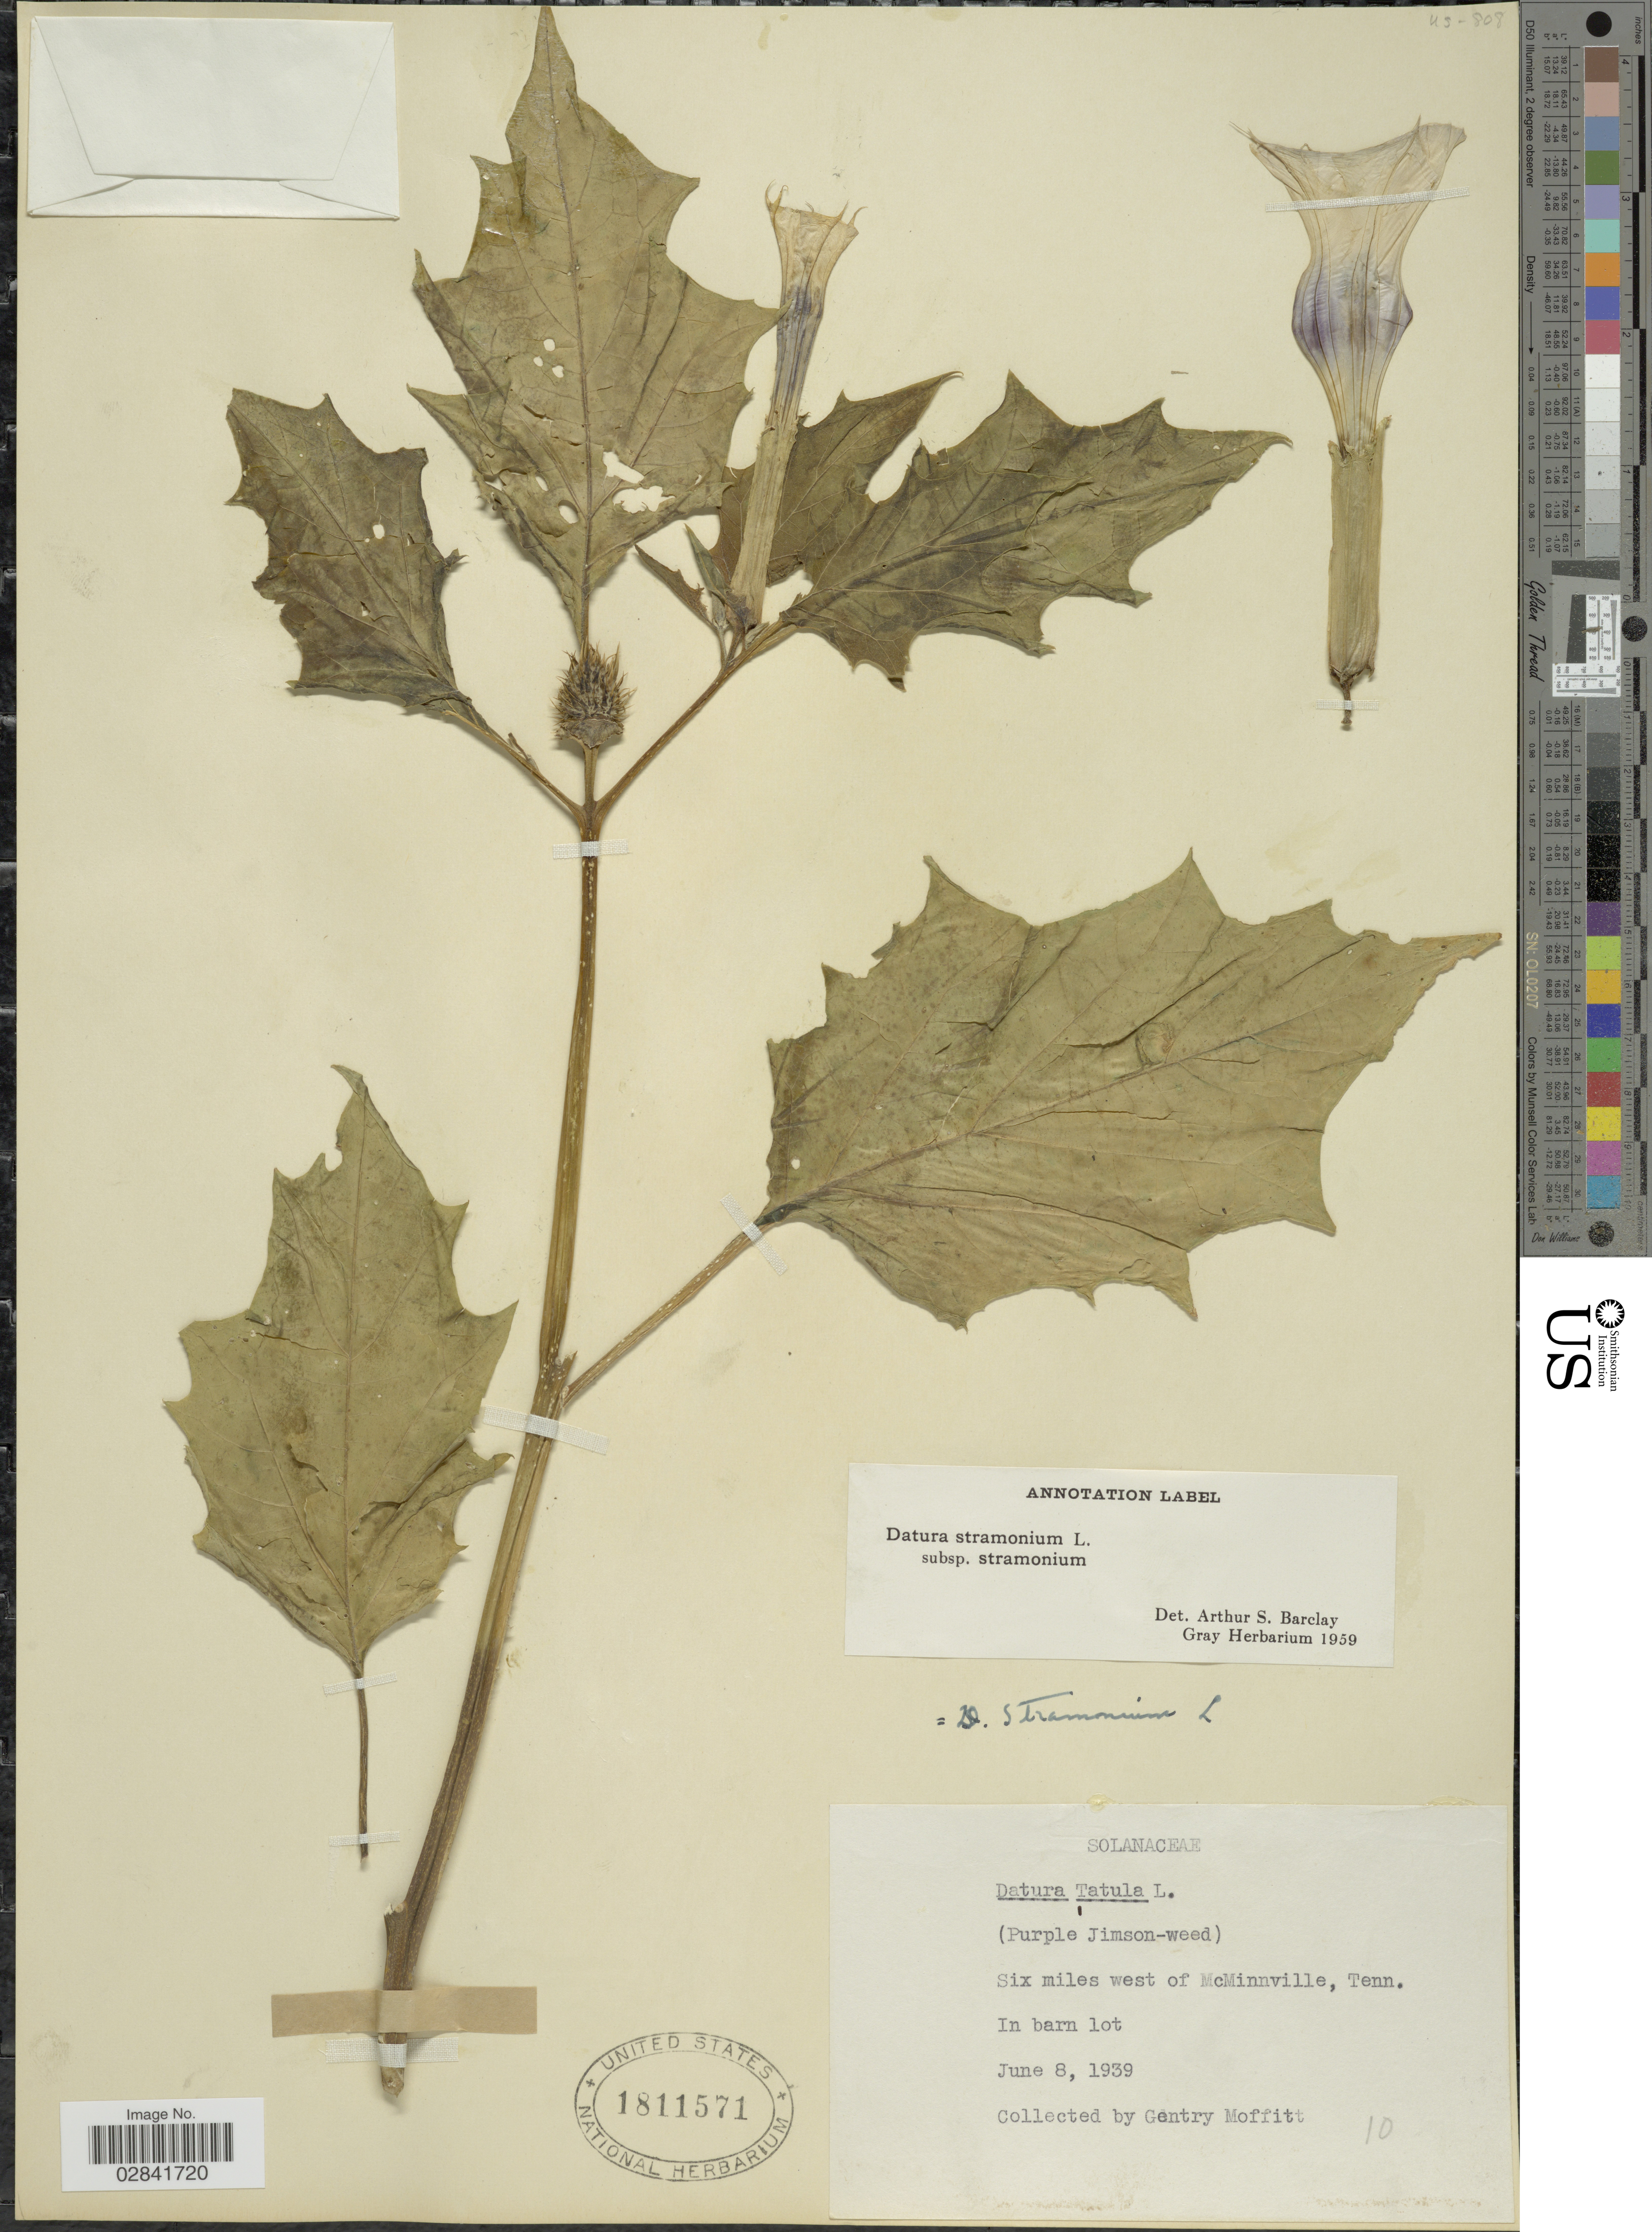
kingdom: Plantae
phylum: Tracheophyta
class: Magnoliopsida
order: Solanales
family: Solanaceae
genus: Datura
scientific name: Datura stramonium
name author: L.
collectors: G. Moffitt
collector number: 10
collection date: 1939-06-08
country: United States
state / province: Tennessee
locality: Six miles west of McMinnville. In barn lot.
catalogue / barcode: US 1811571